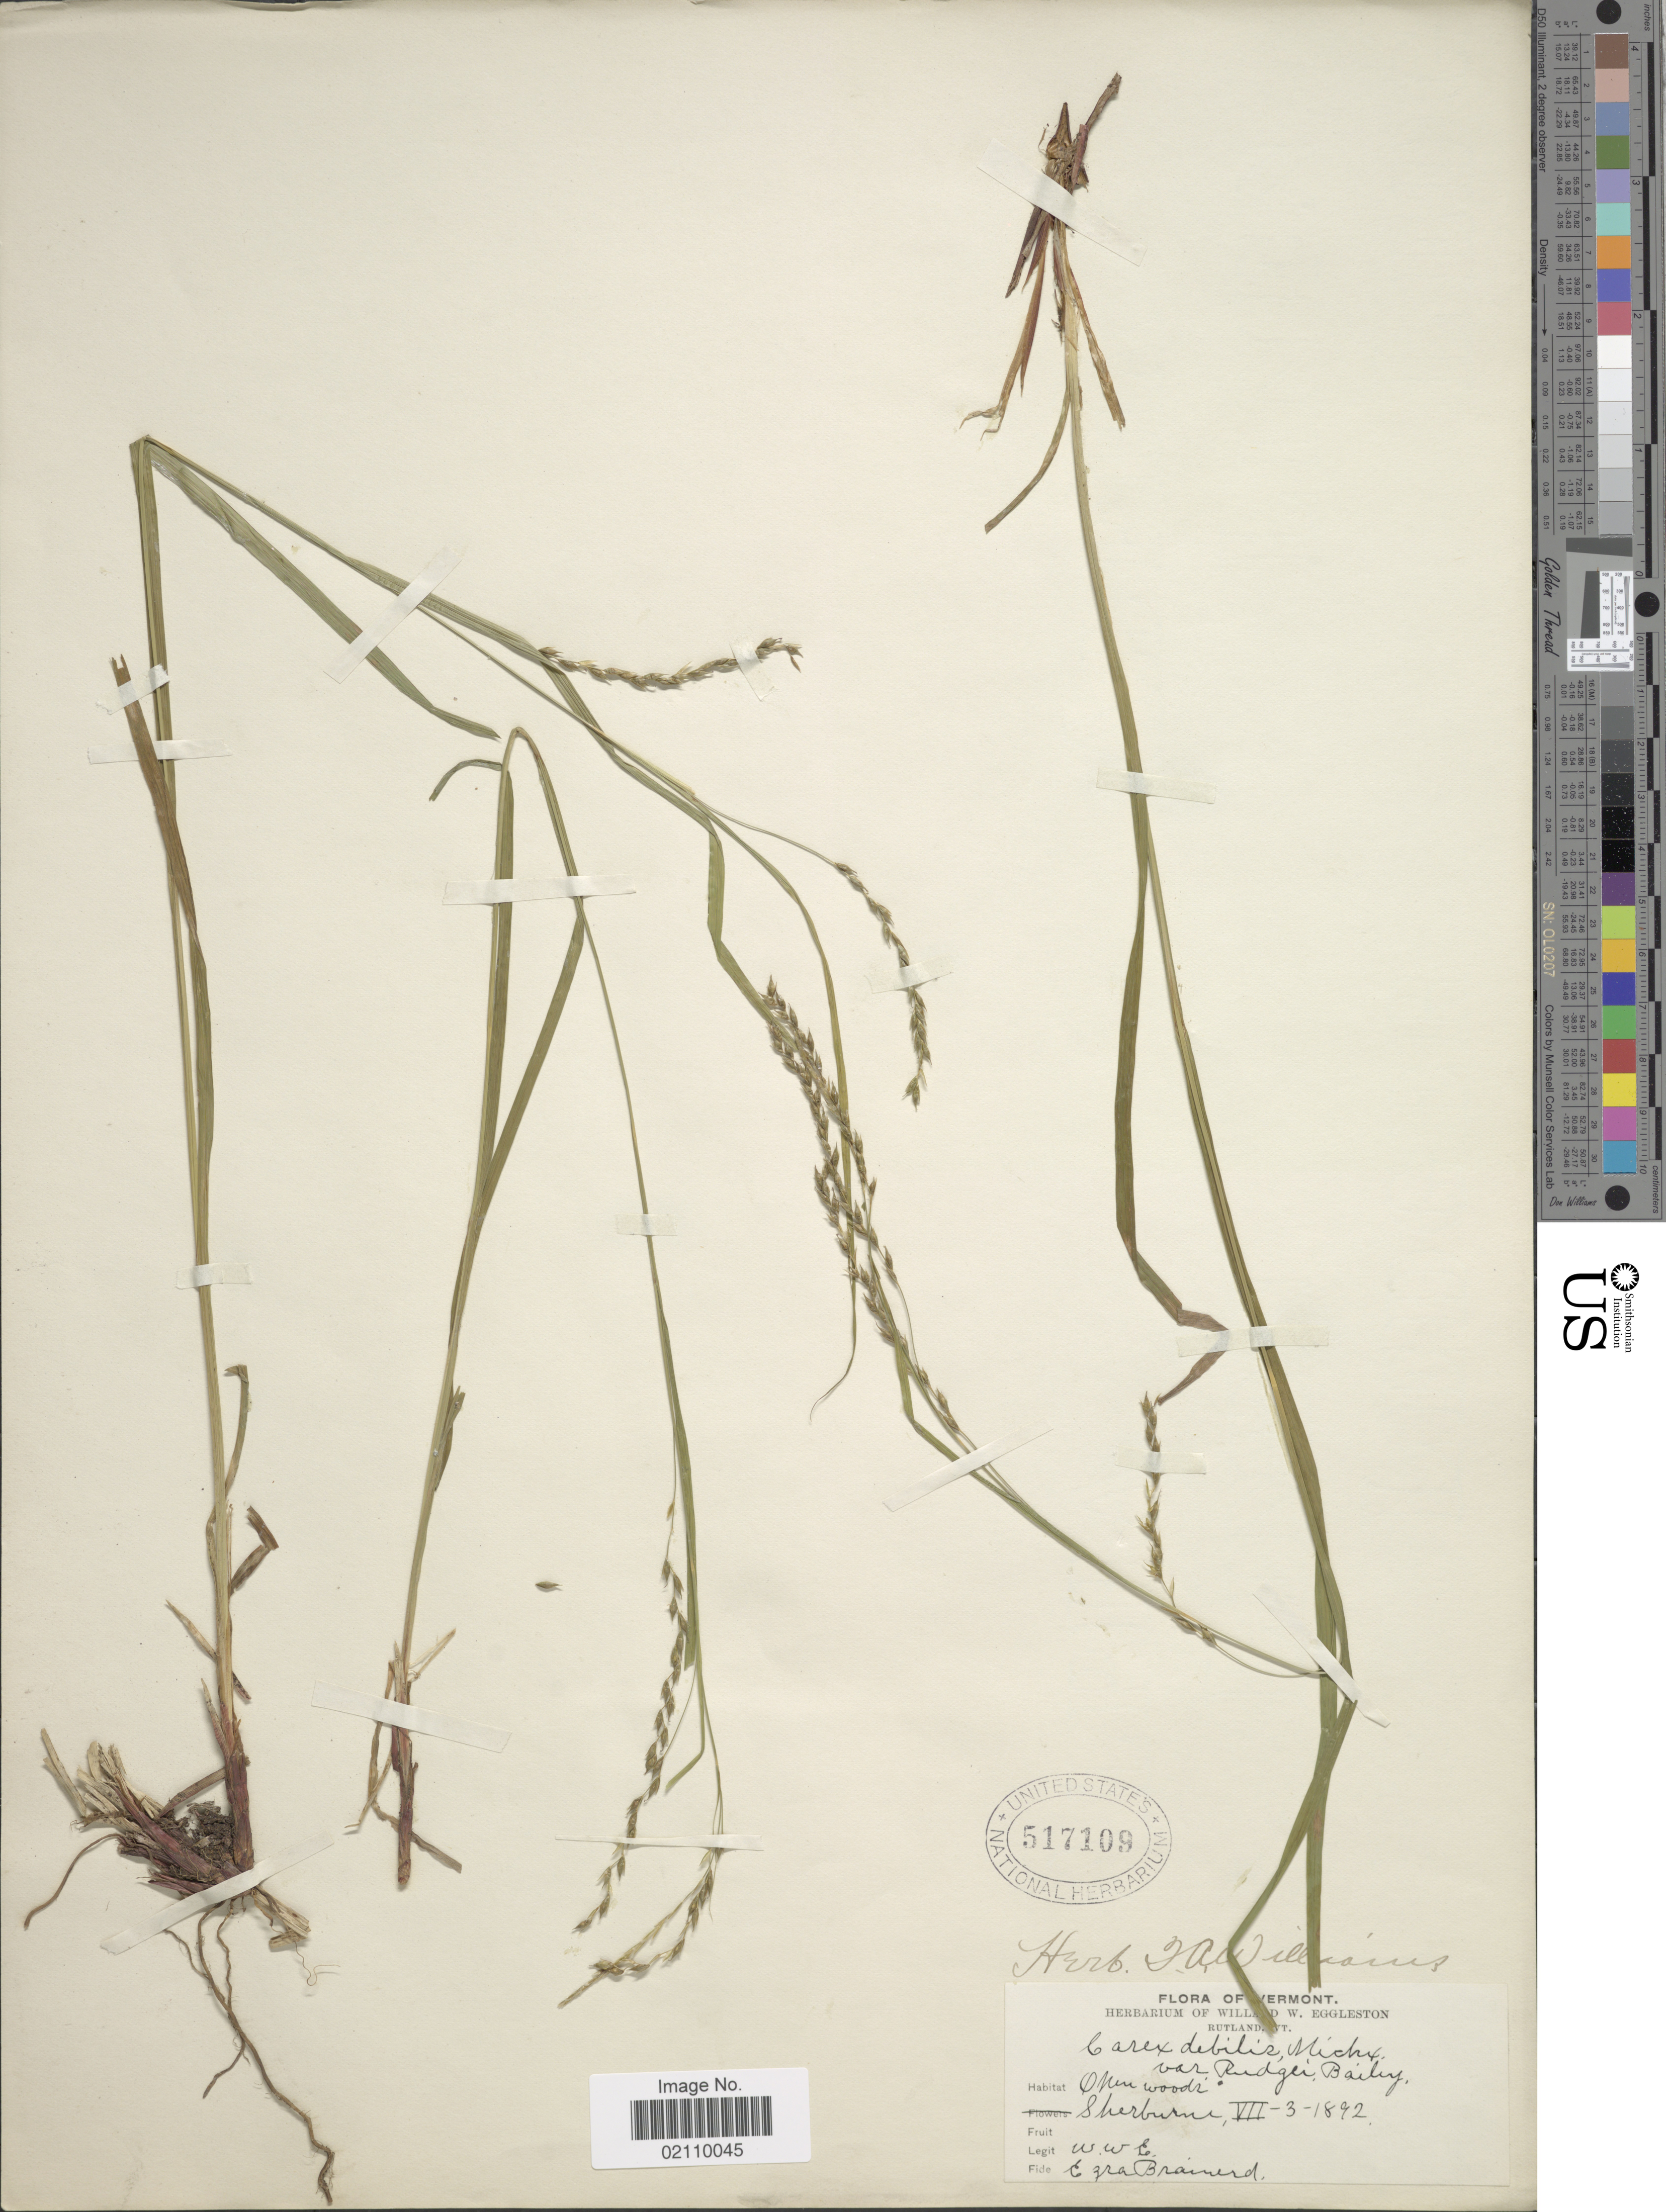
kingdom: Plantae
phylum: Tracheophyta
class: Liliopsida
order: Poales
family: Cyperaceae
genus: Carex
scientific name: Carex flexuosa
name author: Muhl. ex Willd.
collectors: W. W. Eggleston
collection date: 1892-07-03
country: United States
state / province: Vermont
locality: Open woods, Shelburne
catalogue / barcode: US 517109